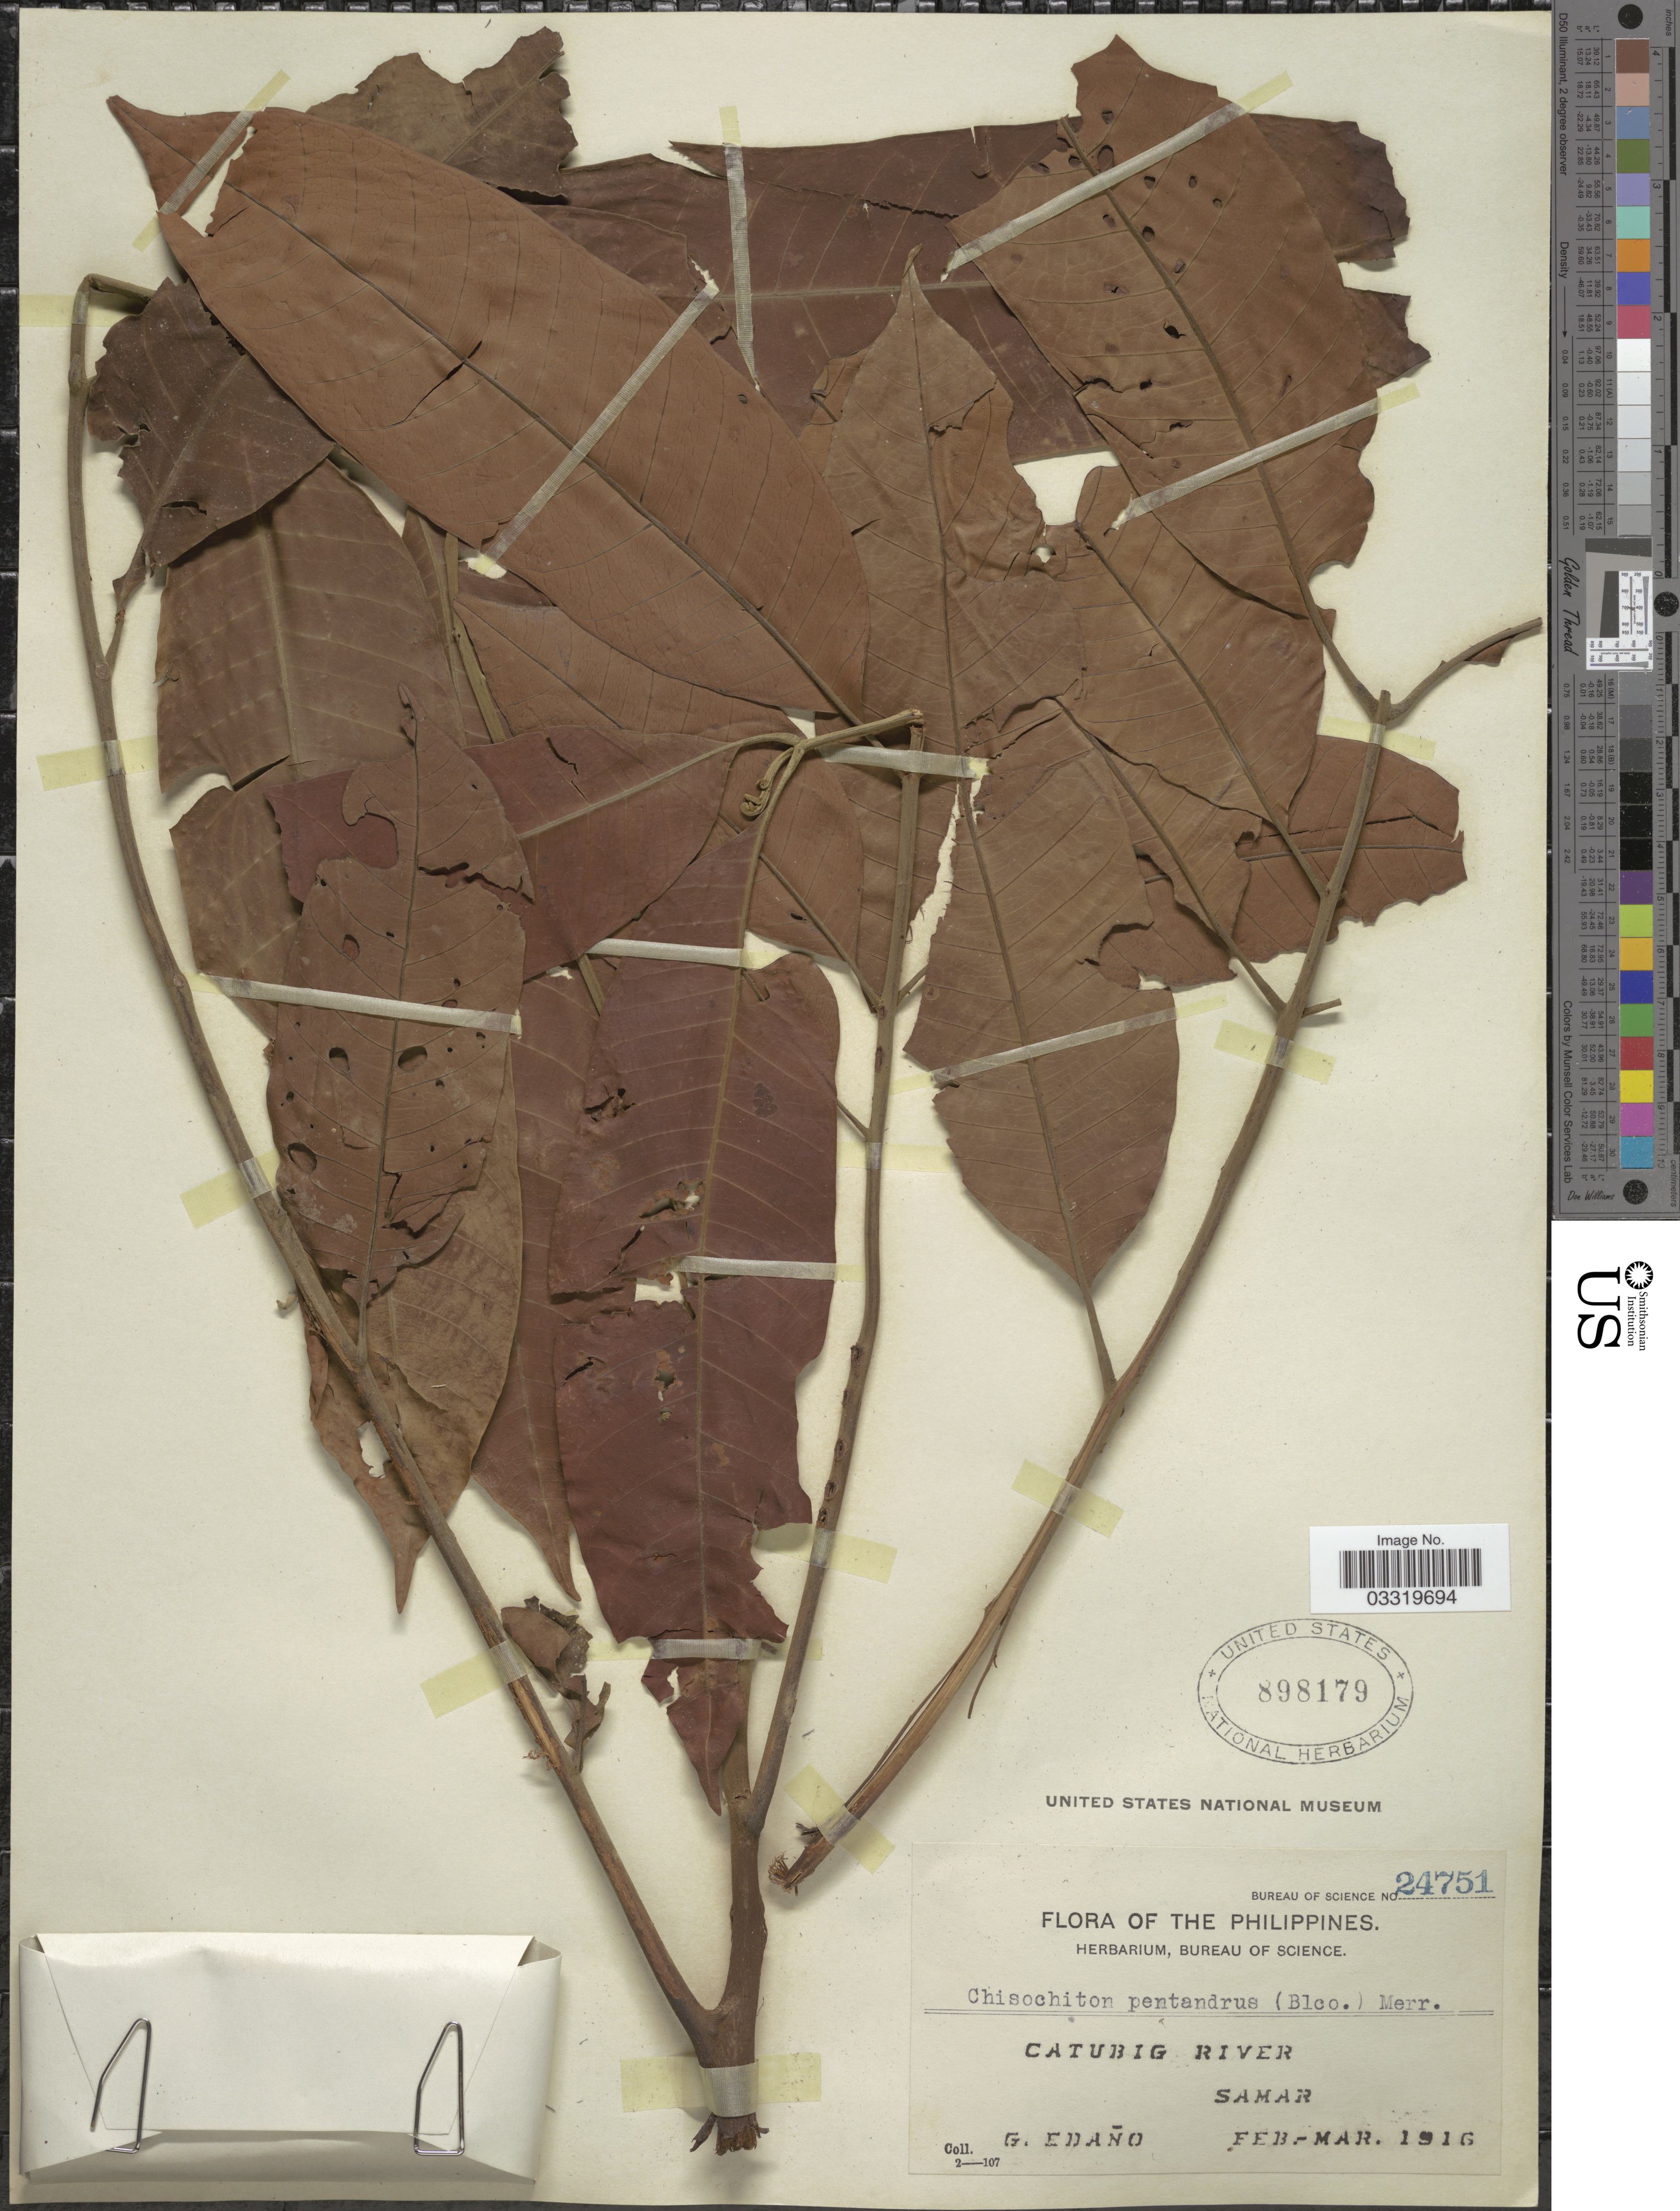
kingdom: Plantae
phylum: Tracheophyta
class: Magnoliopsida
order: Sapindales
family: Meliaceae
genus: Chisocheton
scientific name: Chisocheton pentandrus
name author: (Blanco) Merr.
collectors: G. Edaño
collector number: Bureau of Science 24751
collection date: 1916-02/1916-03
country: Philippines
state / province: Eastern Visayas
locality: Catubig River. Samar.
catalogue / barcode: US 898179